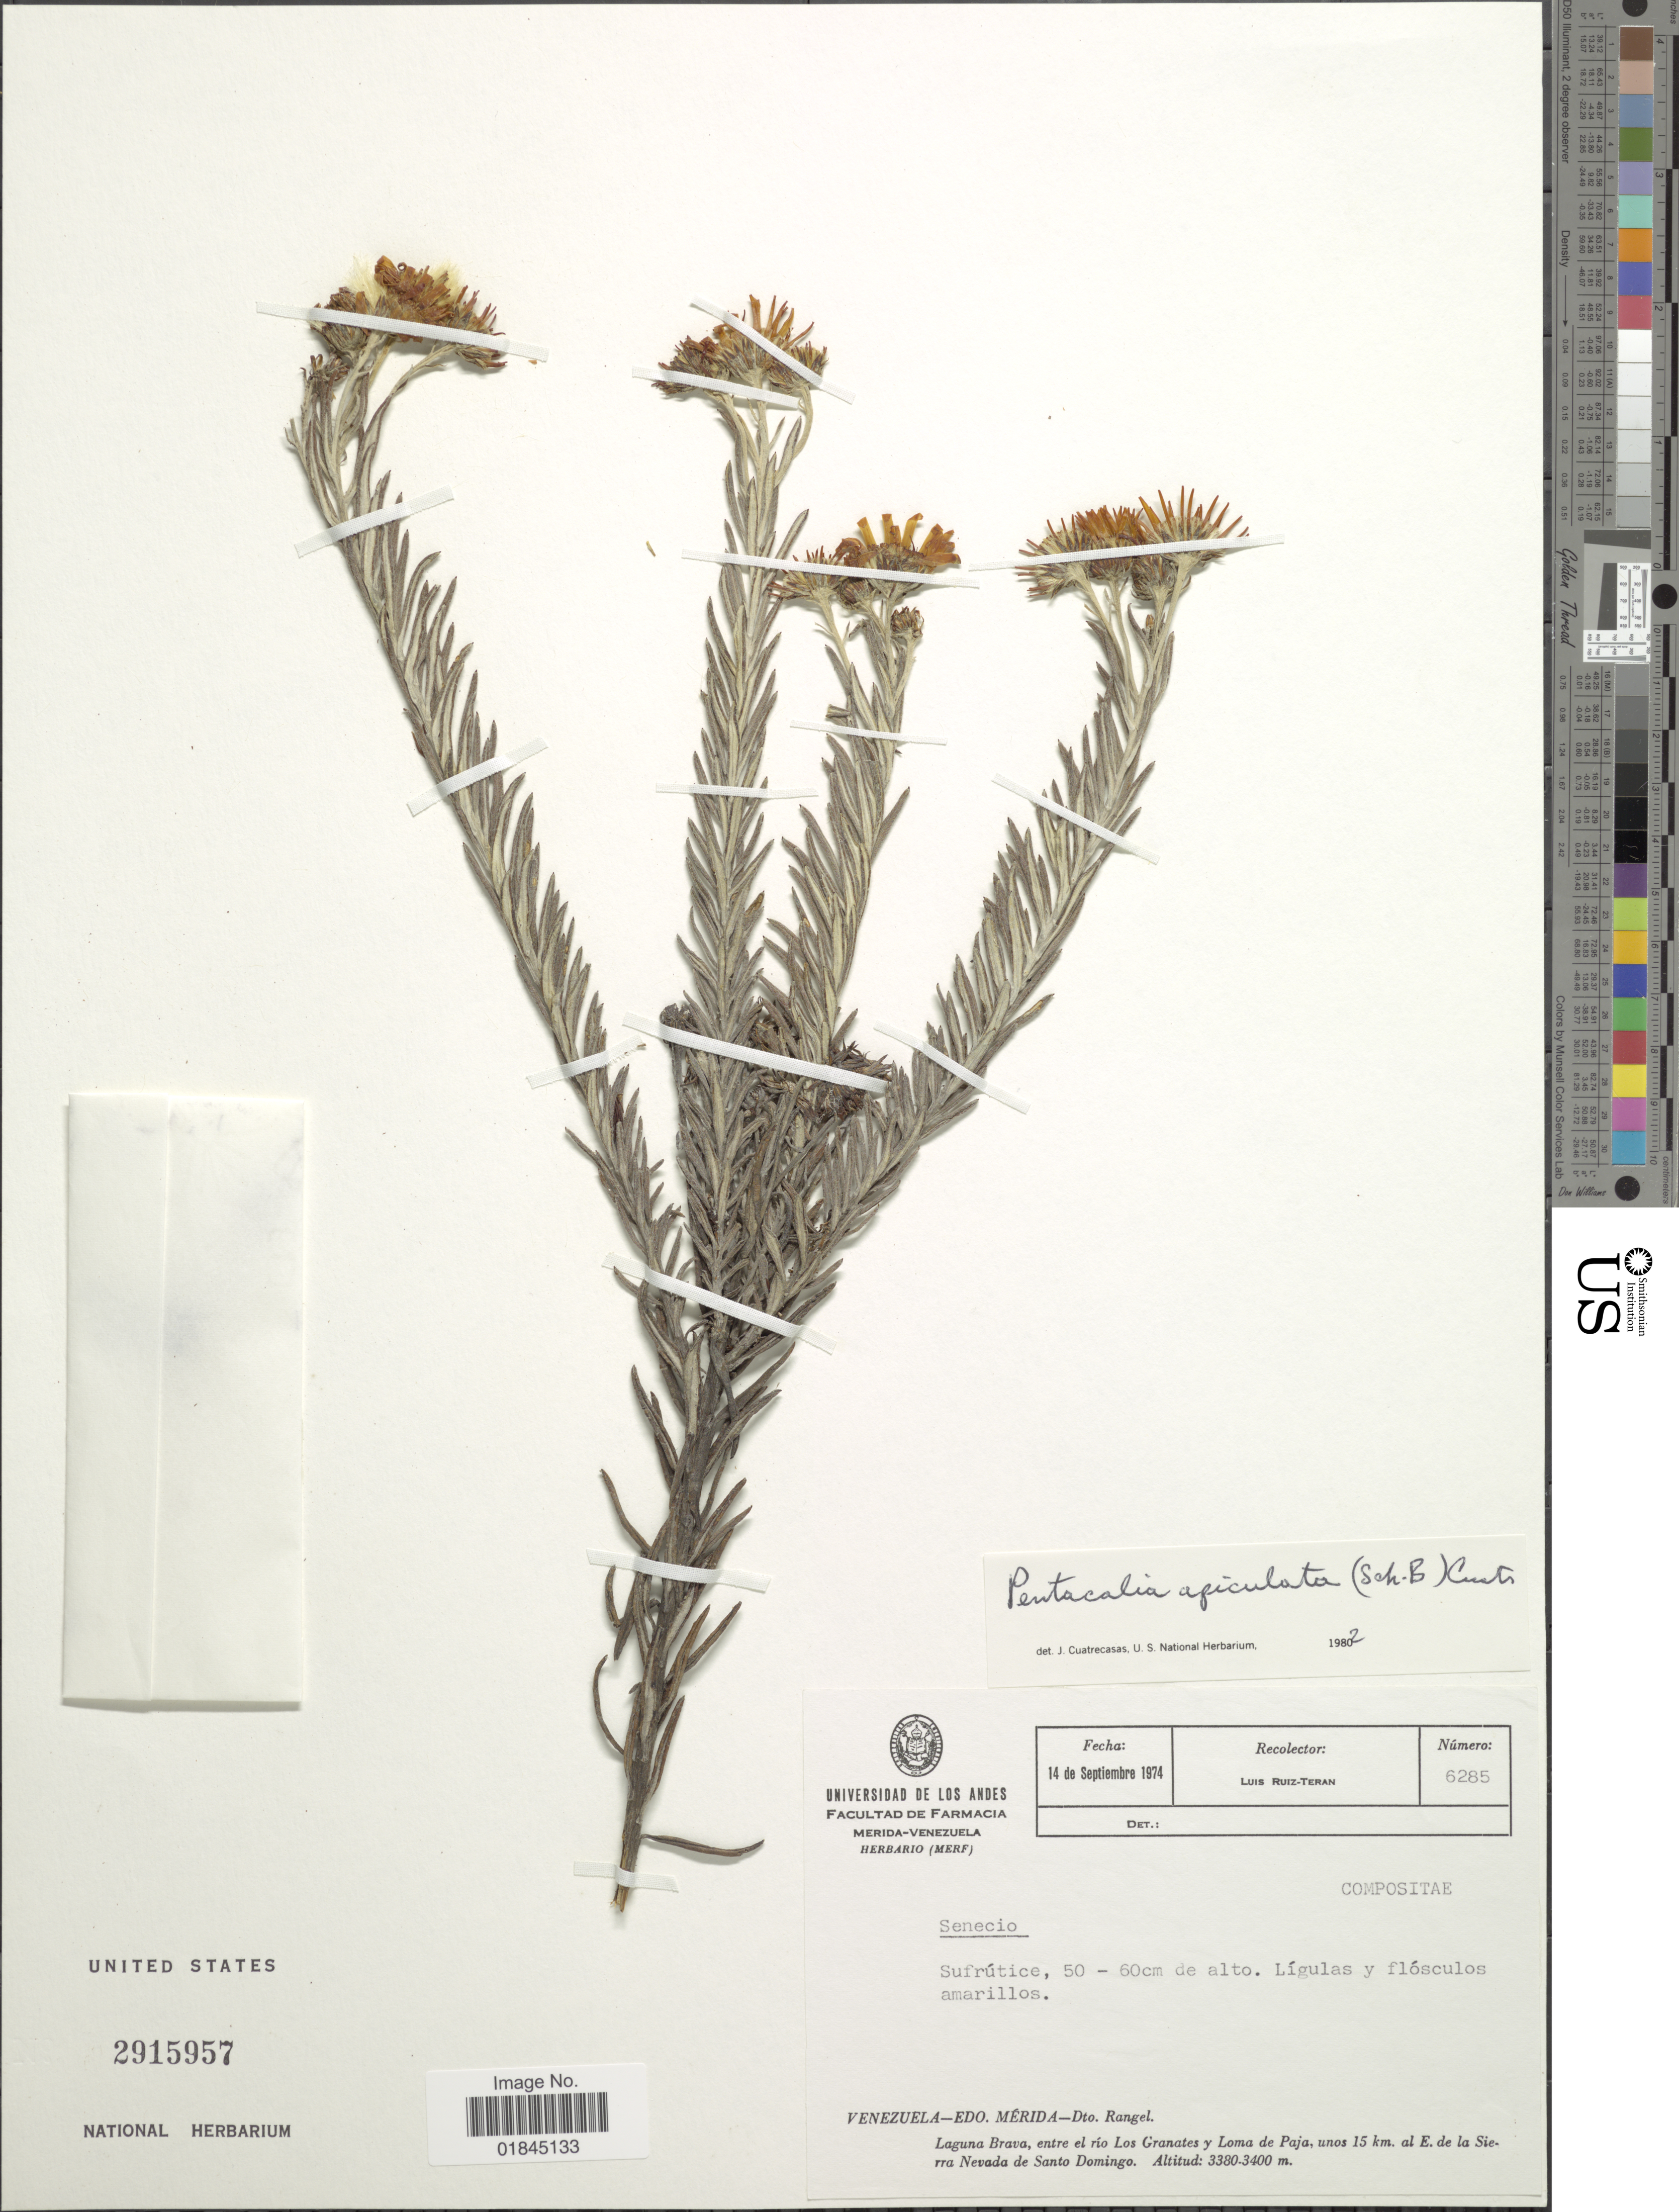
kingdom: Plantae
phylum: Tracheophyta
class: Magnoliopsida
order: Asterales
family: Asteraceae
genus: Pentacalia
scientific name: Pentacalia apiculata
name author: (Sch. Bip. ex Wedd.) Cuatrec.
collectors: L. E. Ruíz-Terán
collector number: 6285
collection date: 1974-09-14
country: Venezuela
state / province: Mérida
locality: Venezuela - Edo. Mérida - Dto. Rangel. Laguna Brava, entre el río Los Granates y Loma de Paja, unos 15 km. al E. de la Sierra Nevada de Santo Domingo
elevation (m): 3380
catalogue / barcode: US 2915957